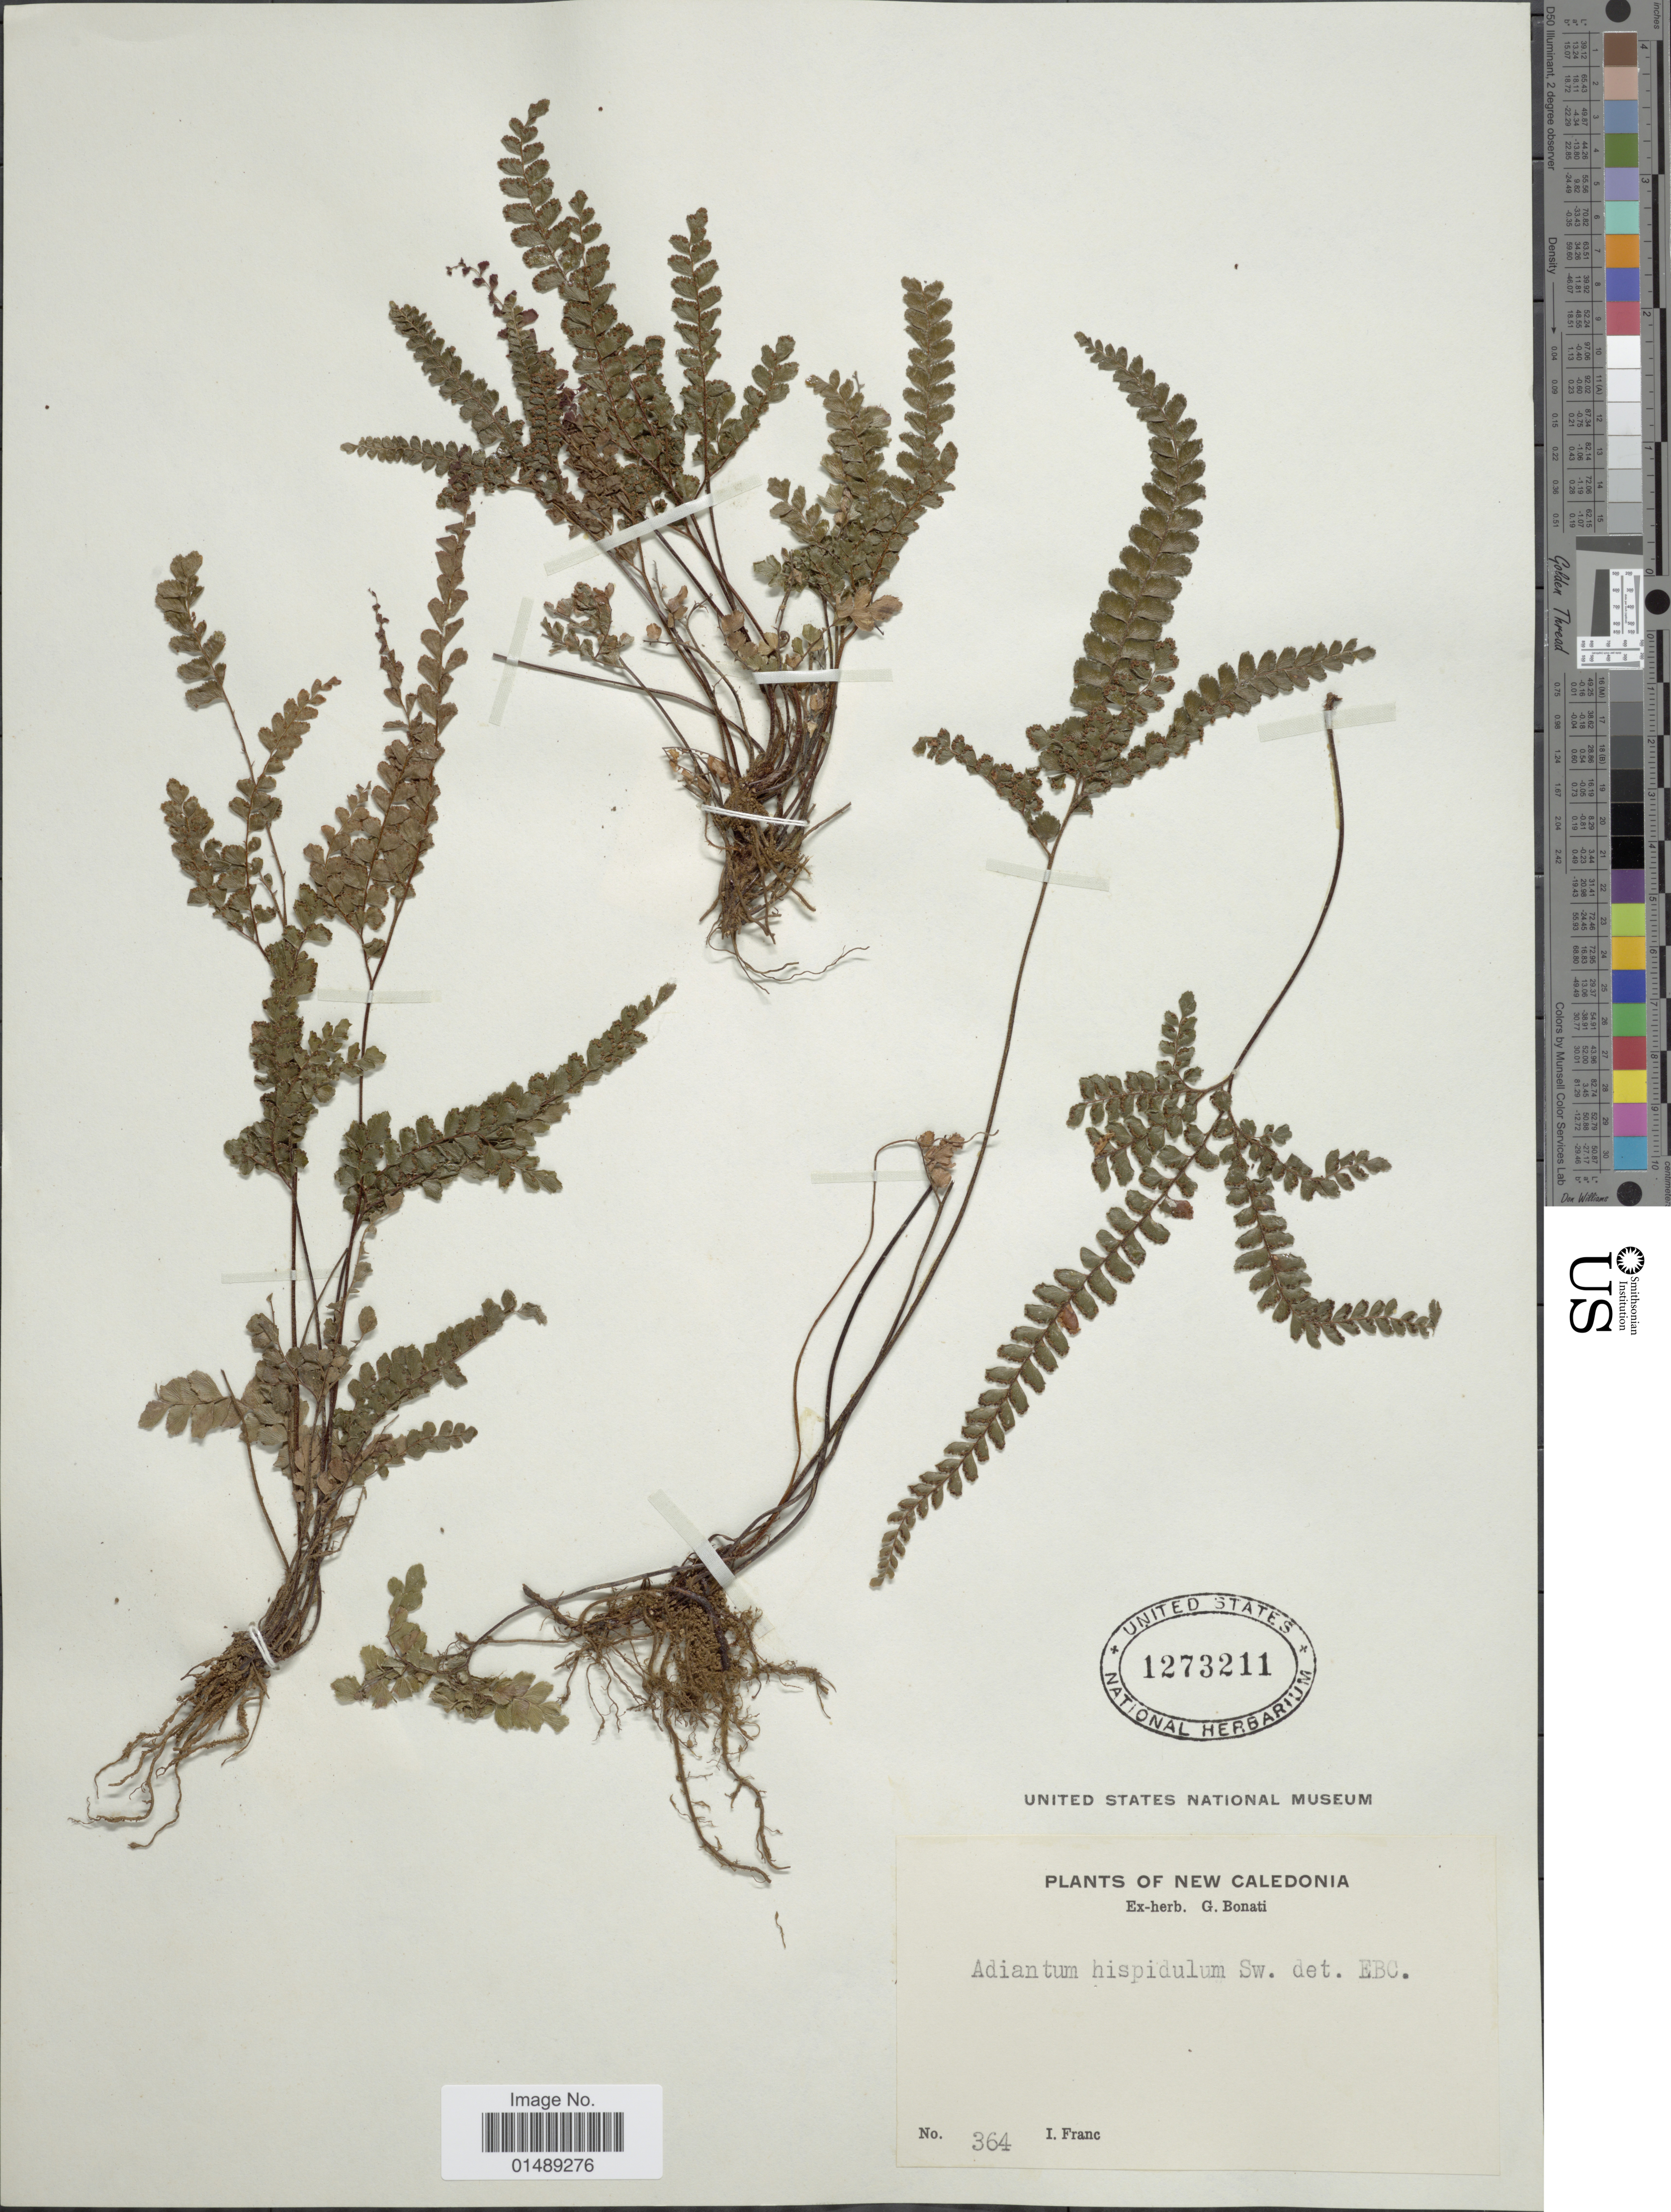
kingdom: Plantae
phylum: Tracheophyta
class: Polypodiopsida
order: Polypodiales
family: Pteridaceae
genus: Adiantum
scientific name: Adiantum hispidulum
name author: Sw.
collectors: I. Franc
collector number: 364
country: New Caledonia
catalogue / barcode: US 1273211